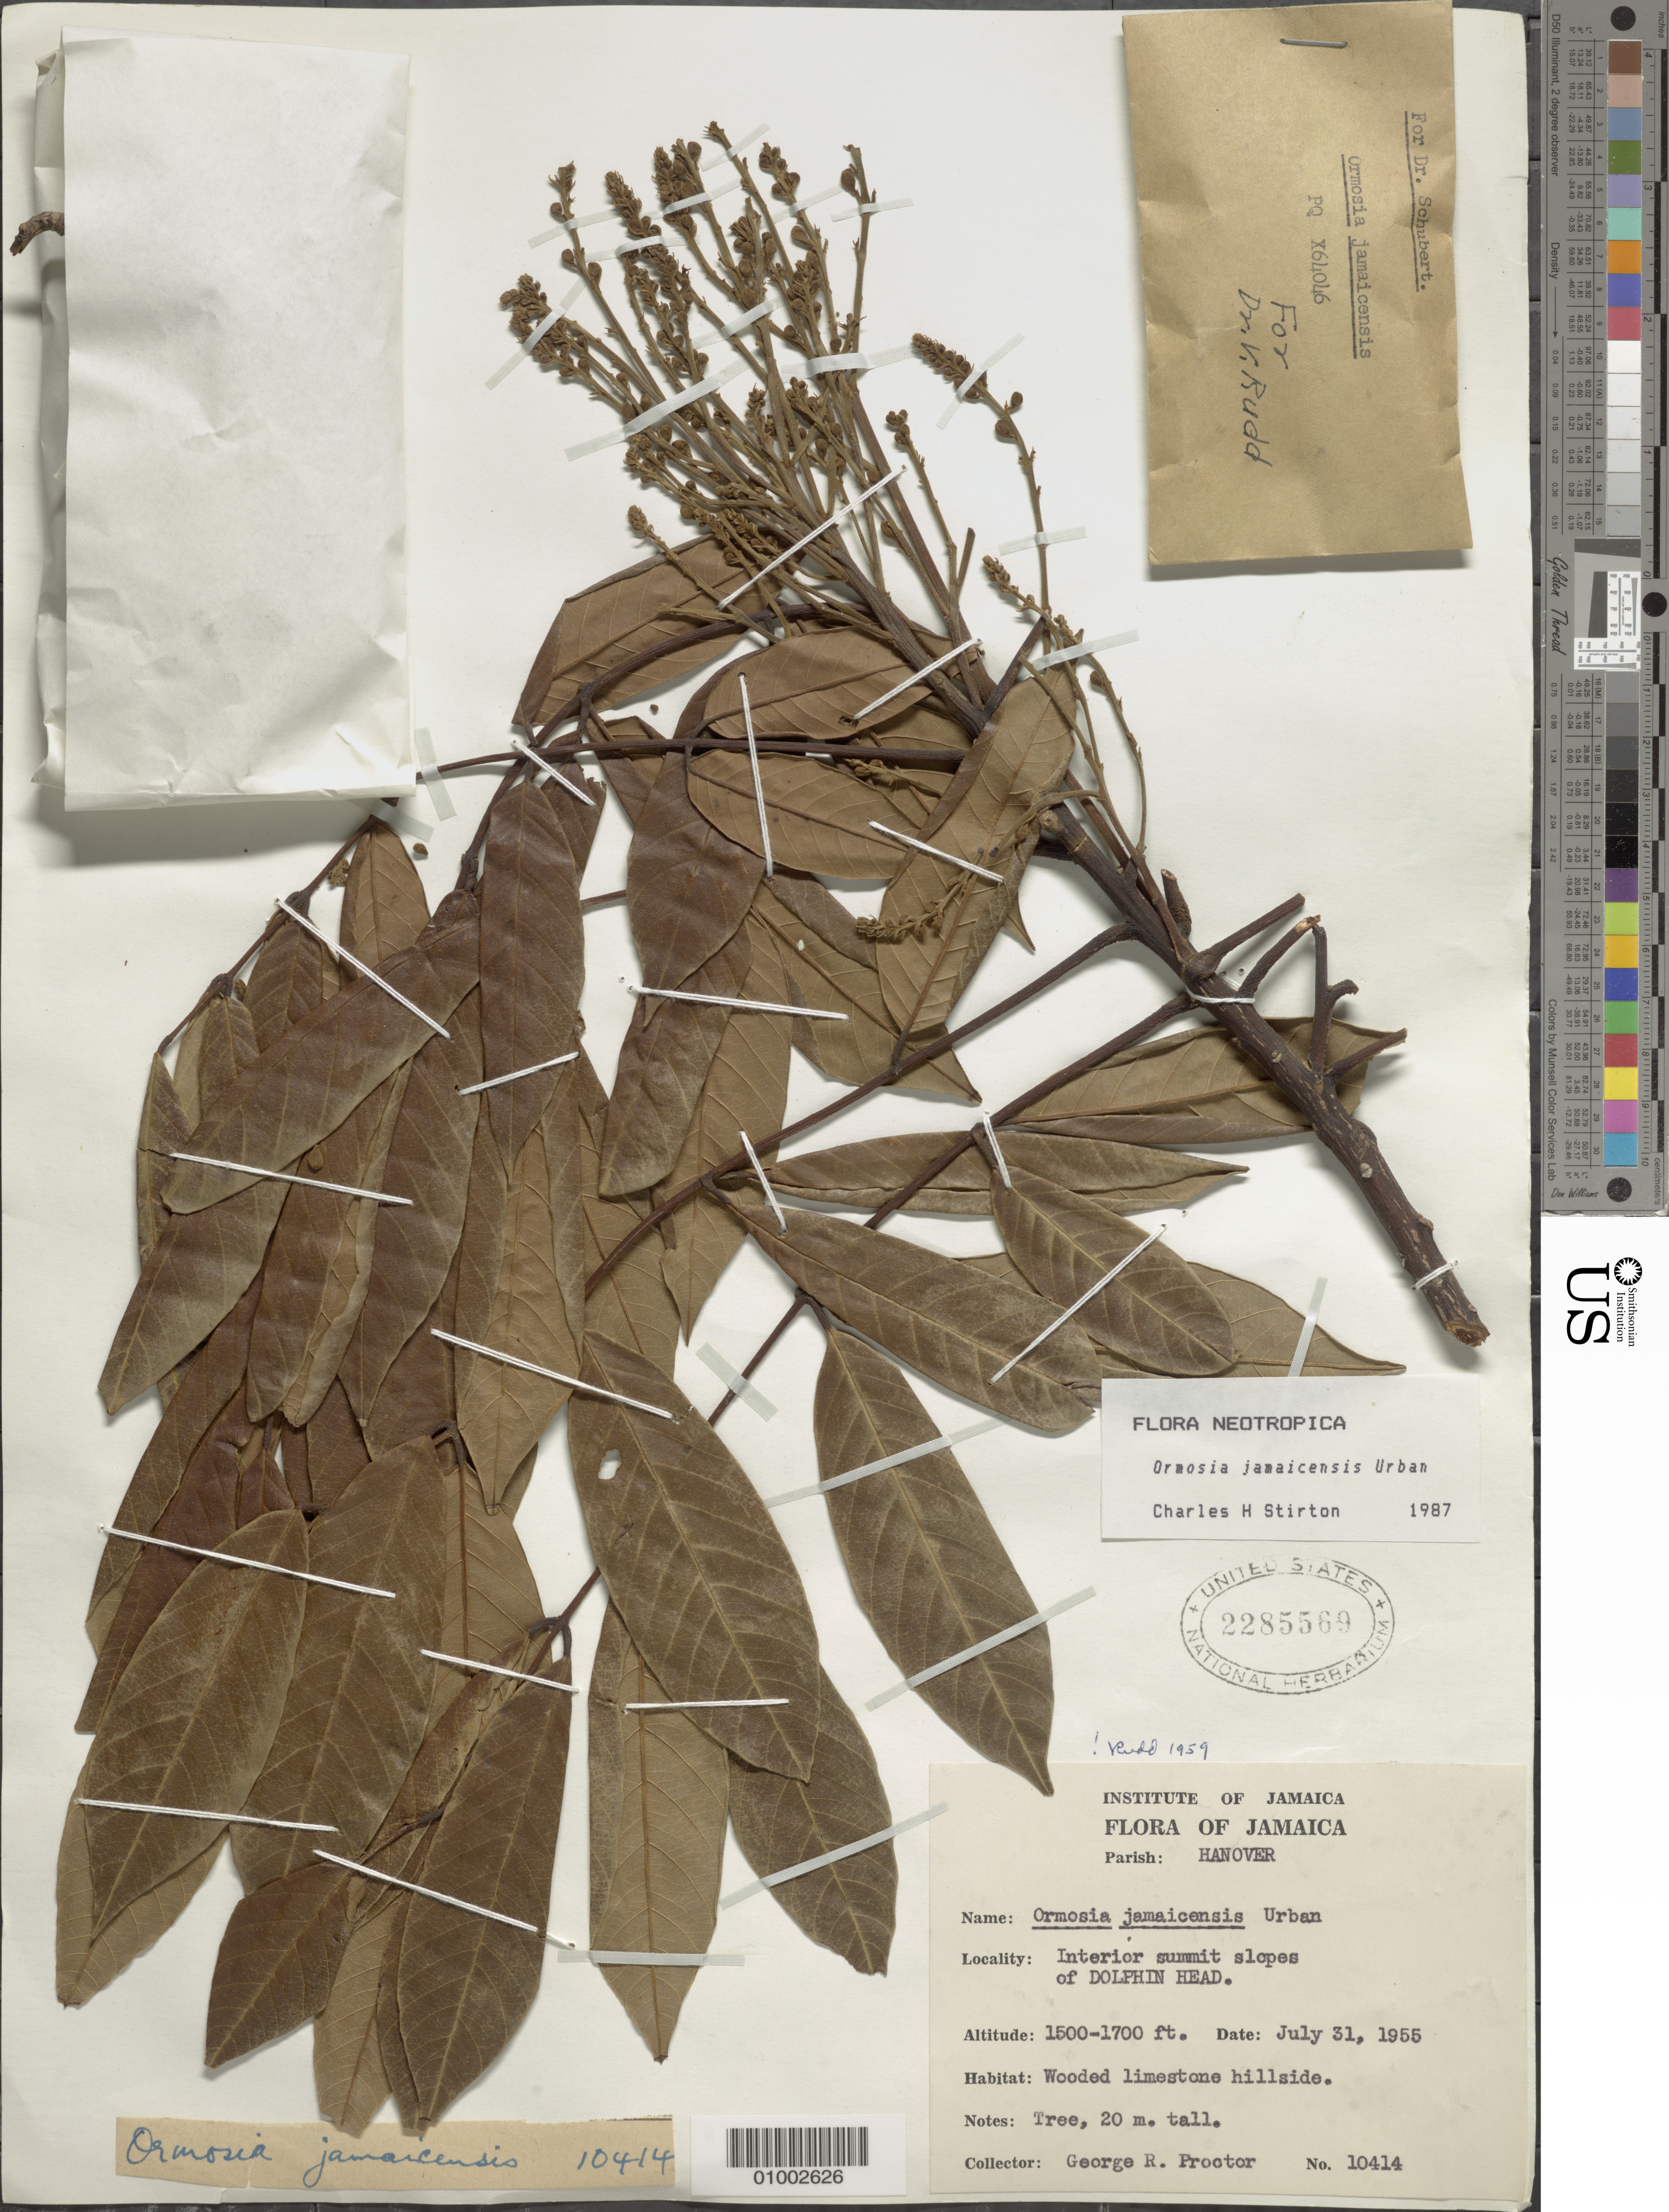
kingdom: Plantae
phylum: Tracheophyta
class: Magnoliopsida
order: Fabales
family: Fabaceae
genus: Ormosia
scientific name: Ormosia jamaicensis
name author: Urb.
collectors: G. R. Proctor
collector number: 10414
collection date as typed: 31 Jul 1955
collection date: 1955-07-31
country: Jamaica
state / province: Hanover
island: Jamaica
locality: Interior summit slopes of Dolphin Head.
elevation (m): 457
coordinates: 0 N, 0 E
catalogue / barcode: US 2285569